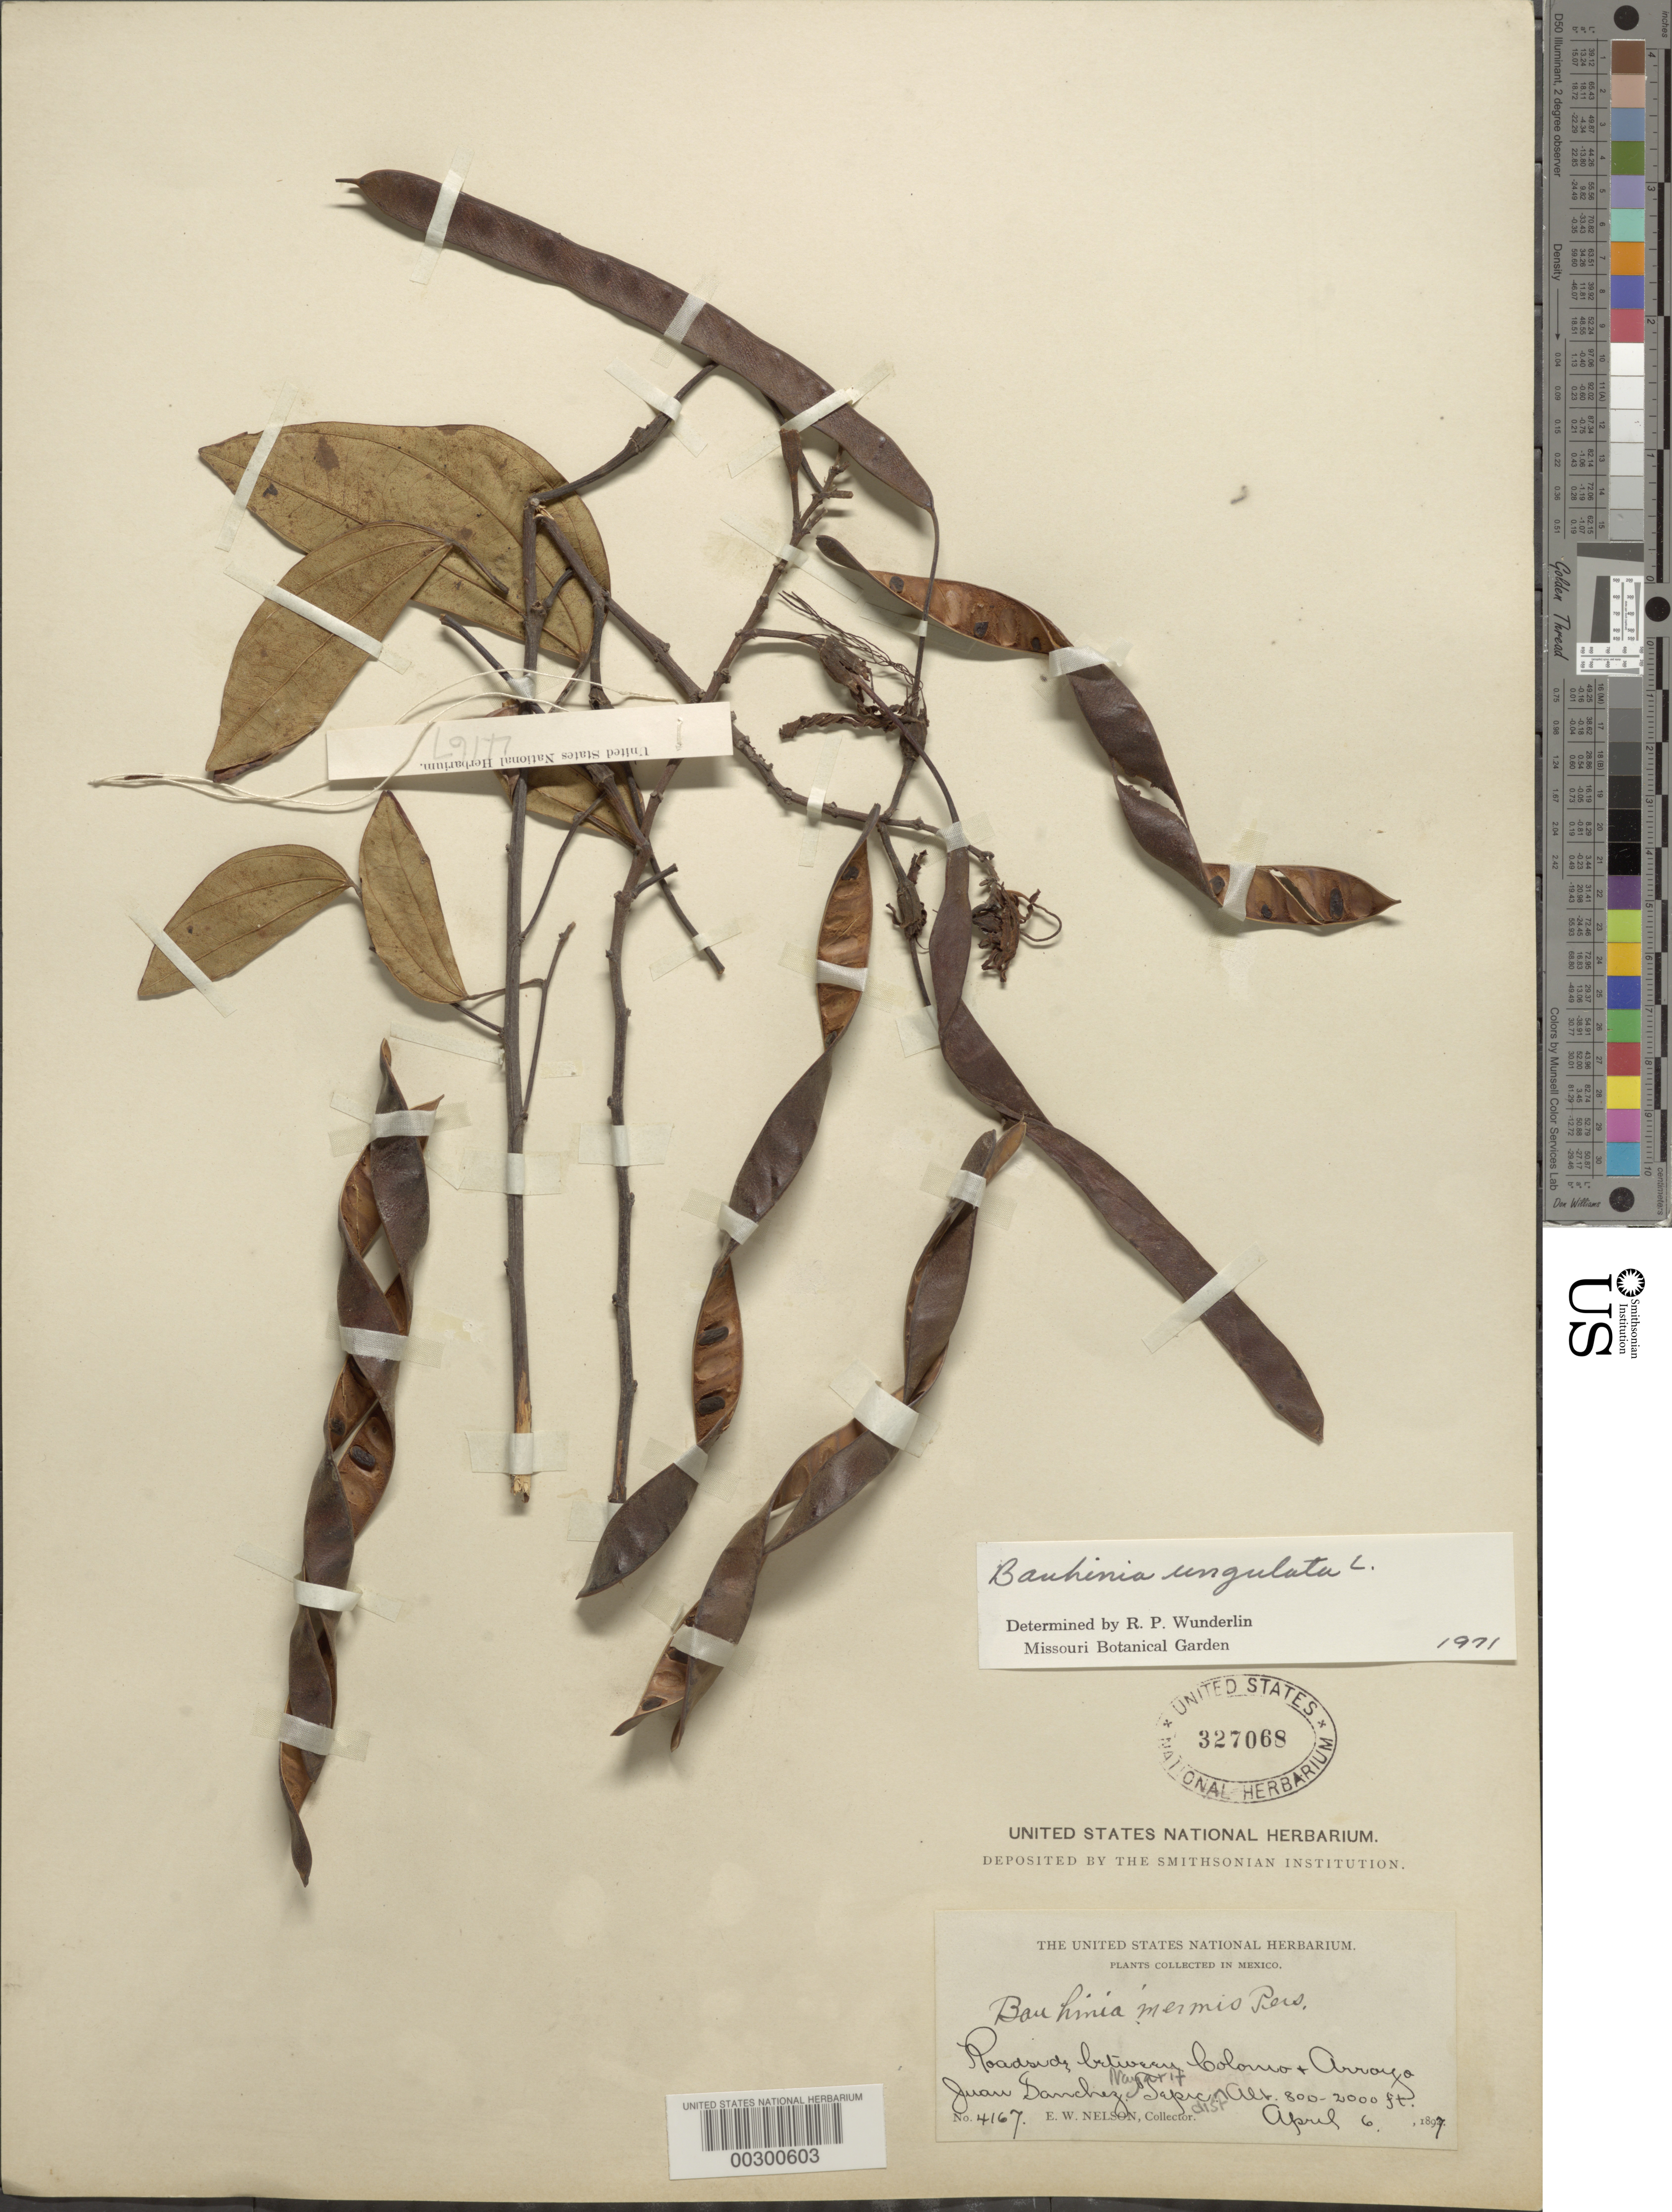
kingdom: Plantae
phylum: Tracheophyta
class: Magnoliopsida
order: Fabales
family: Fabaceae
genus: Bauhinia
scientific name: Bauhinia ungulata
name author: L.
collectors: E. W. Nelson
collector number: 4167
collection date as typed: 06 Apr 1897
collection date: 1897-04-06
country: Mexico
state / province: Nayarit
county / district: Tepic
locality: Roadside between colomo and arroyo juan sanchez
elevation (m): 244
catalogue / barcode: US 327068